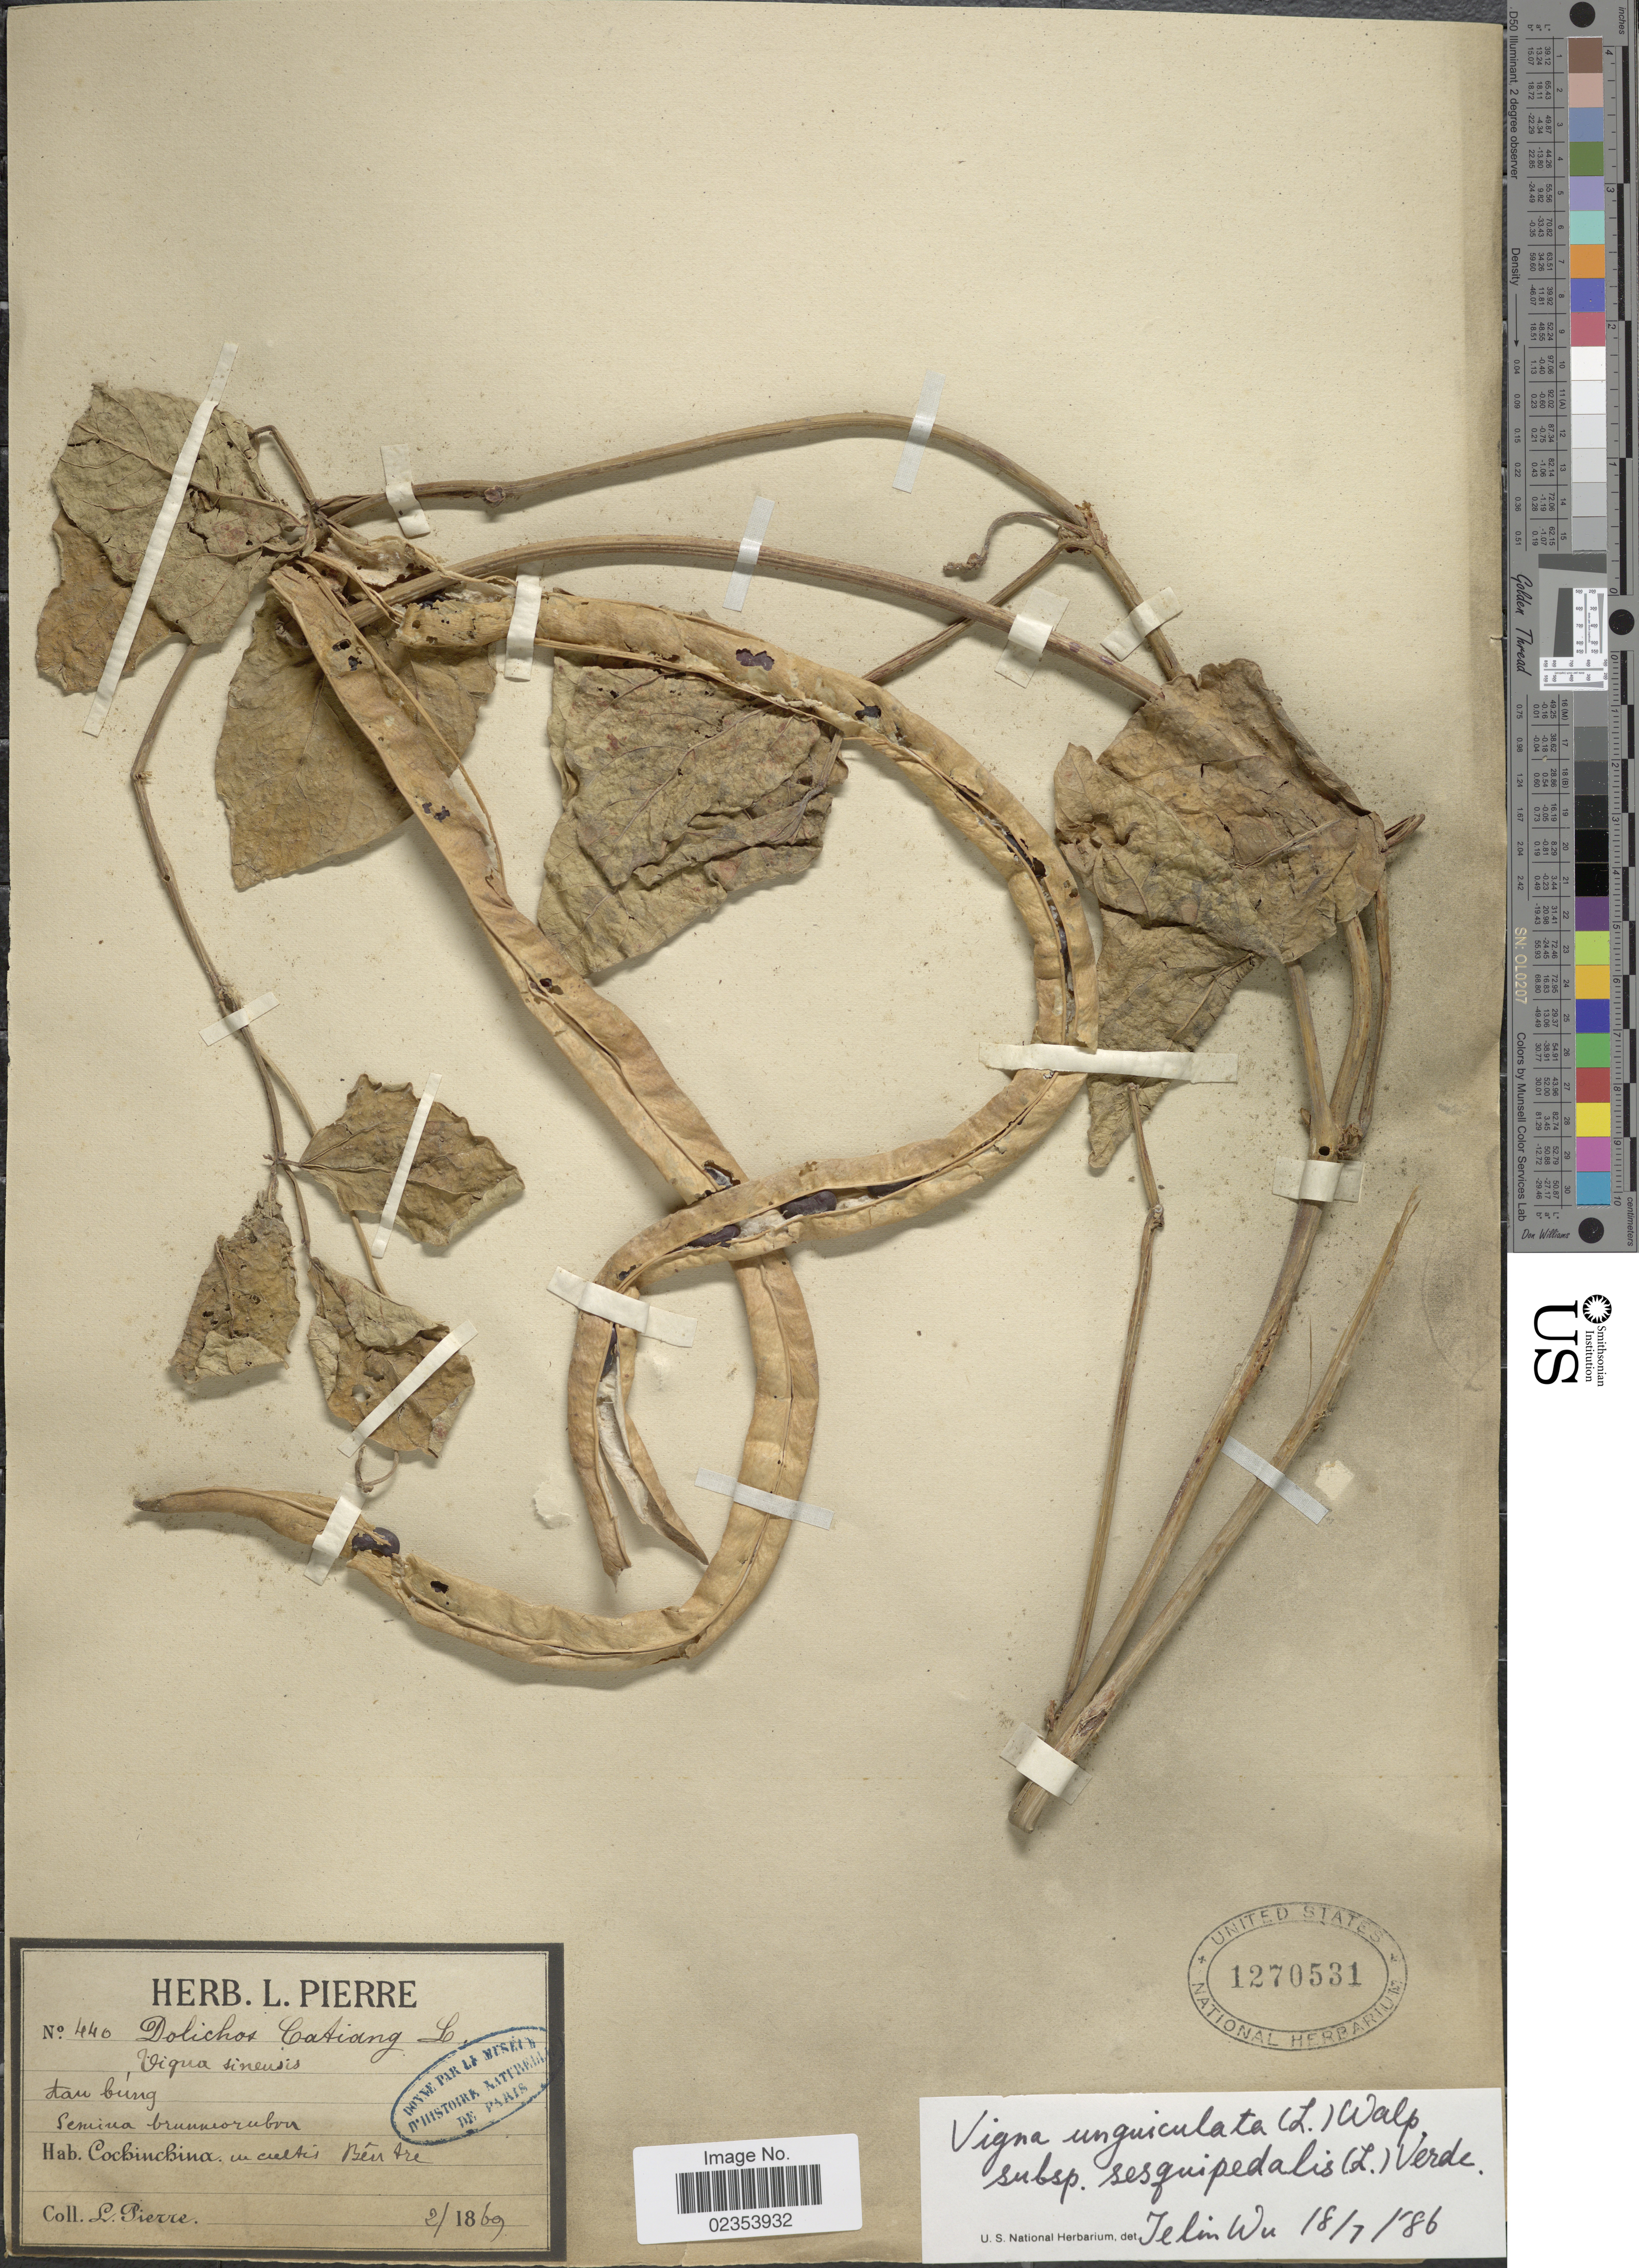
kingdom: Plantae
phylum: Tracheophyta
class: Magnoliopsida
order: Fabales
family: Fabaceae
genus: Vigna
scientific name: Vigna unguiculata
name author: (L.) Walp.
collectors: L. Pierre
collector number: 440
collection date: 1869-02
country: Vietnam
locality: Cochinchina, in cultis Bên tre [Bến Tre]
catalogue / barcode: US 1270531